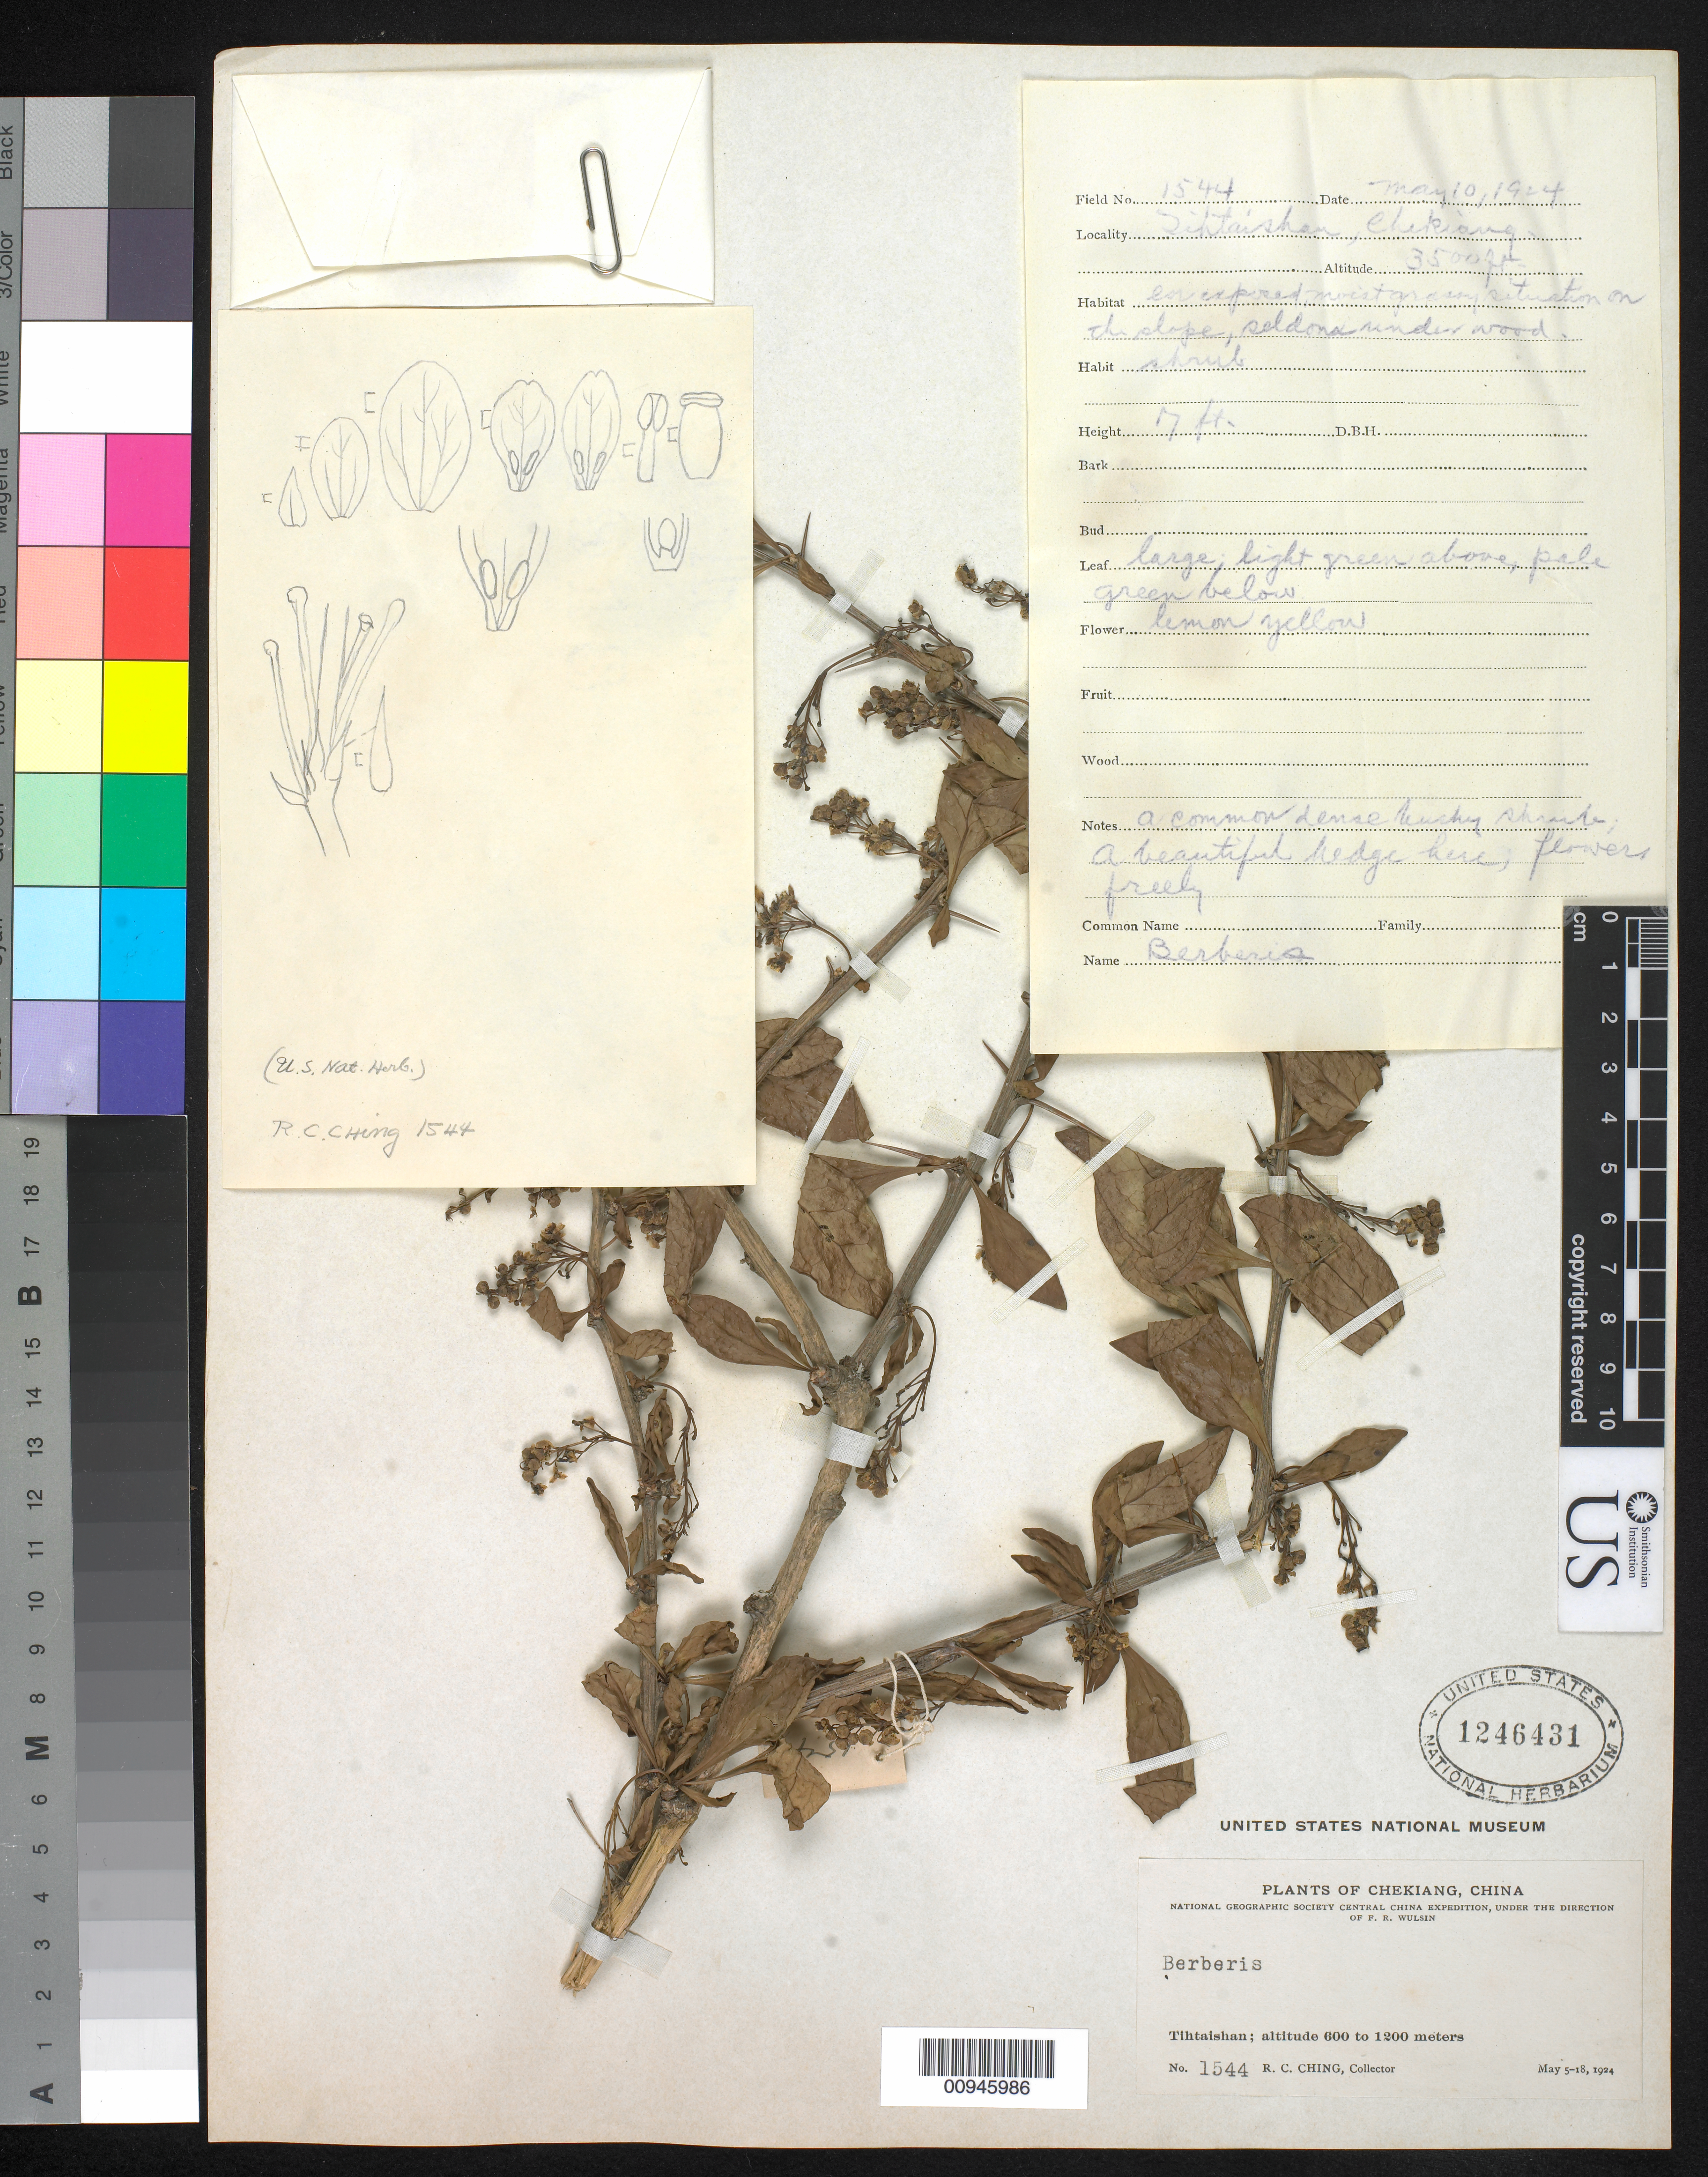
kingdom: Plantae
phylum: Tracheophyta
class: Magnoliopsida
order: Ranunculales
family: Berberidaceae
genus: Berberis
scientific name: Berberis sp.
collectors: R. C. Ching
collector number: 1544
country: China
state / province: Zhejiang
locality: Tihtalshan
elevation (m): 1067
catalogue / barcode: US 1246431